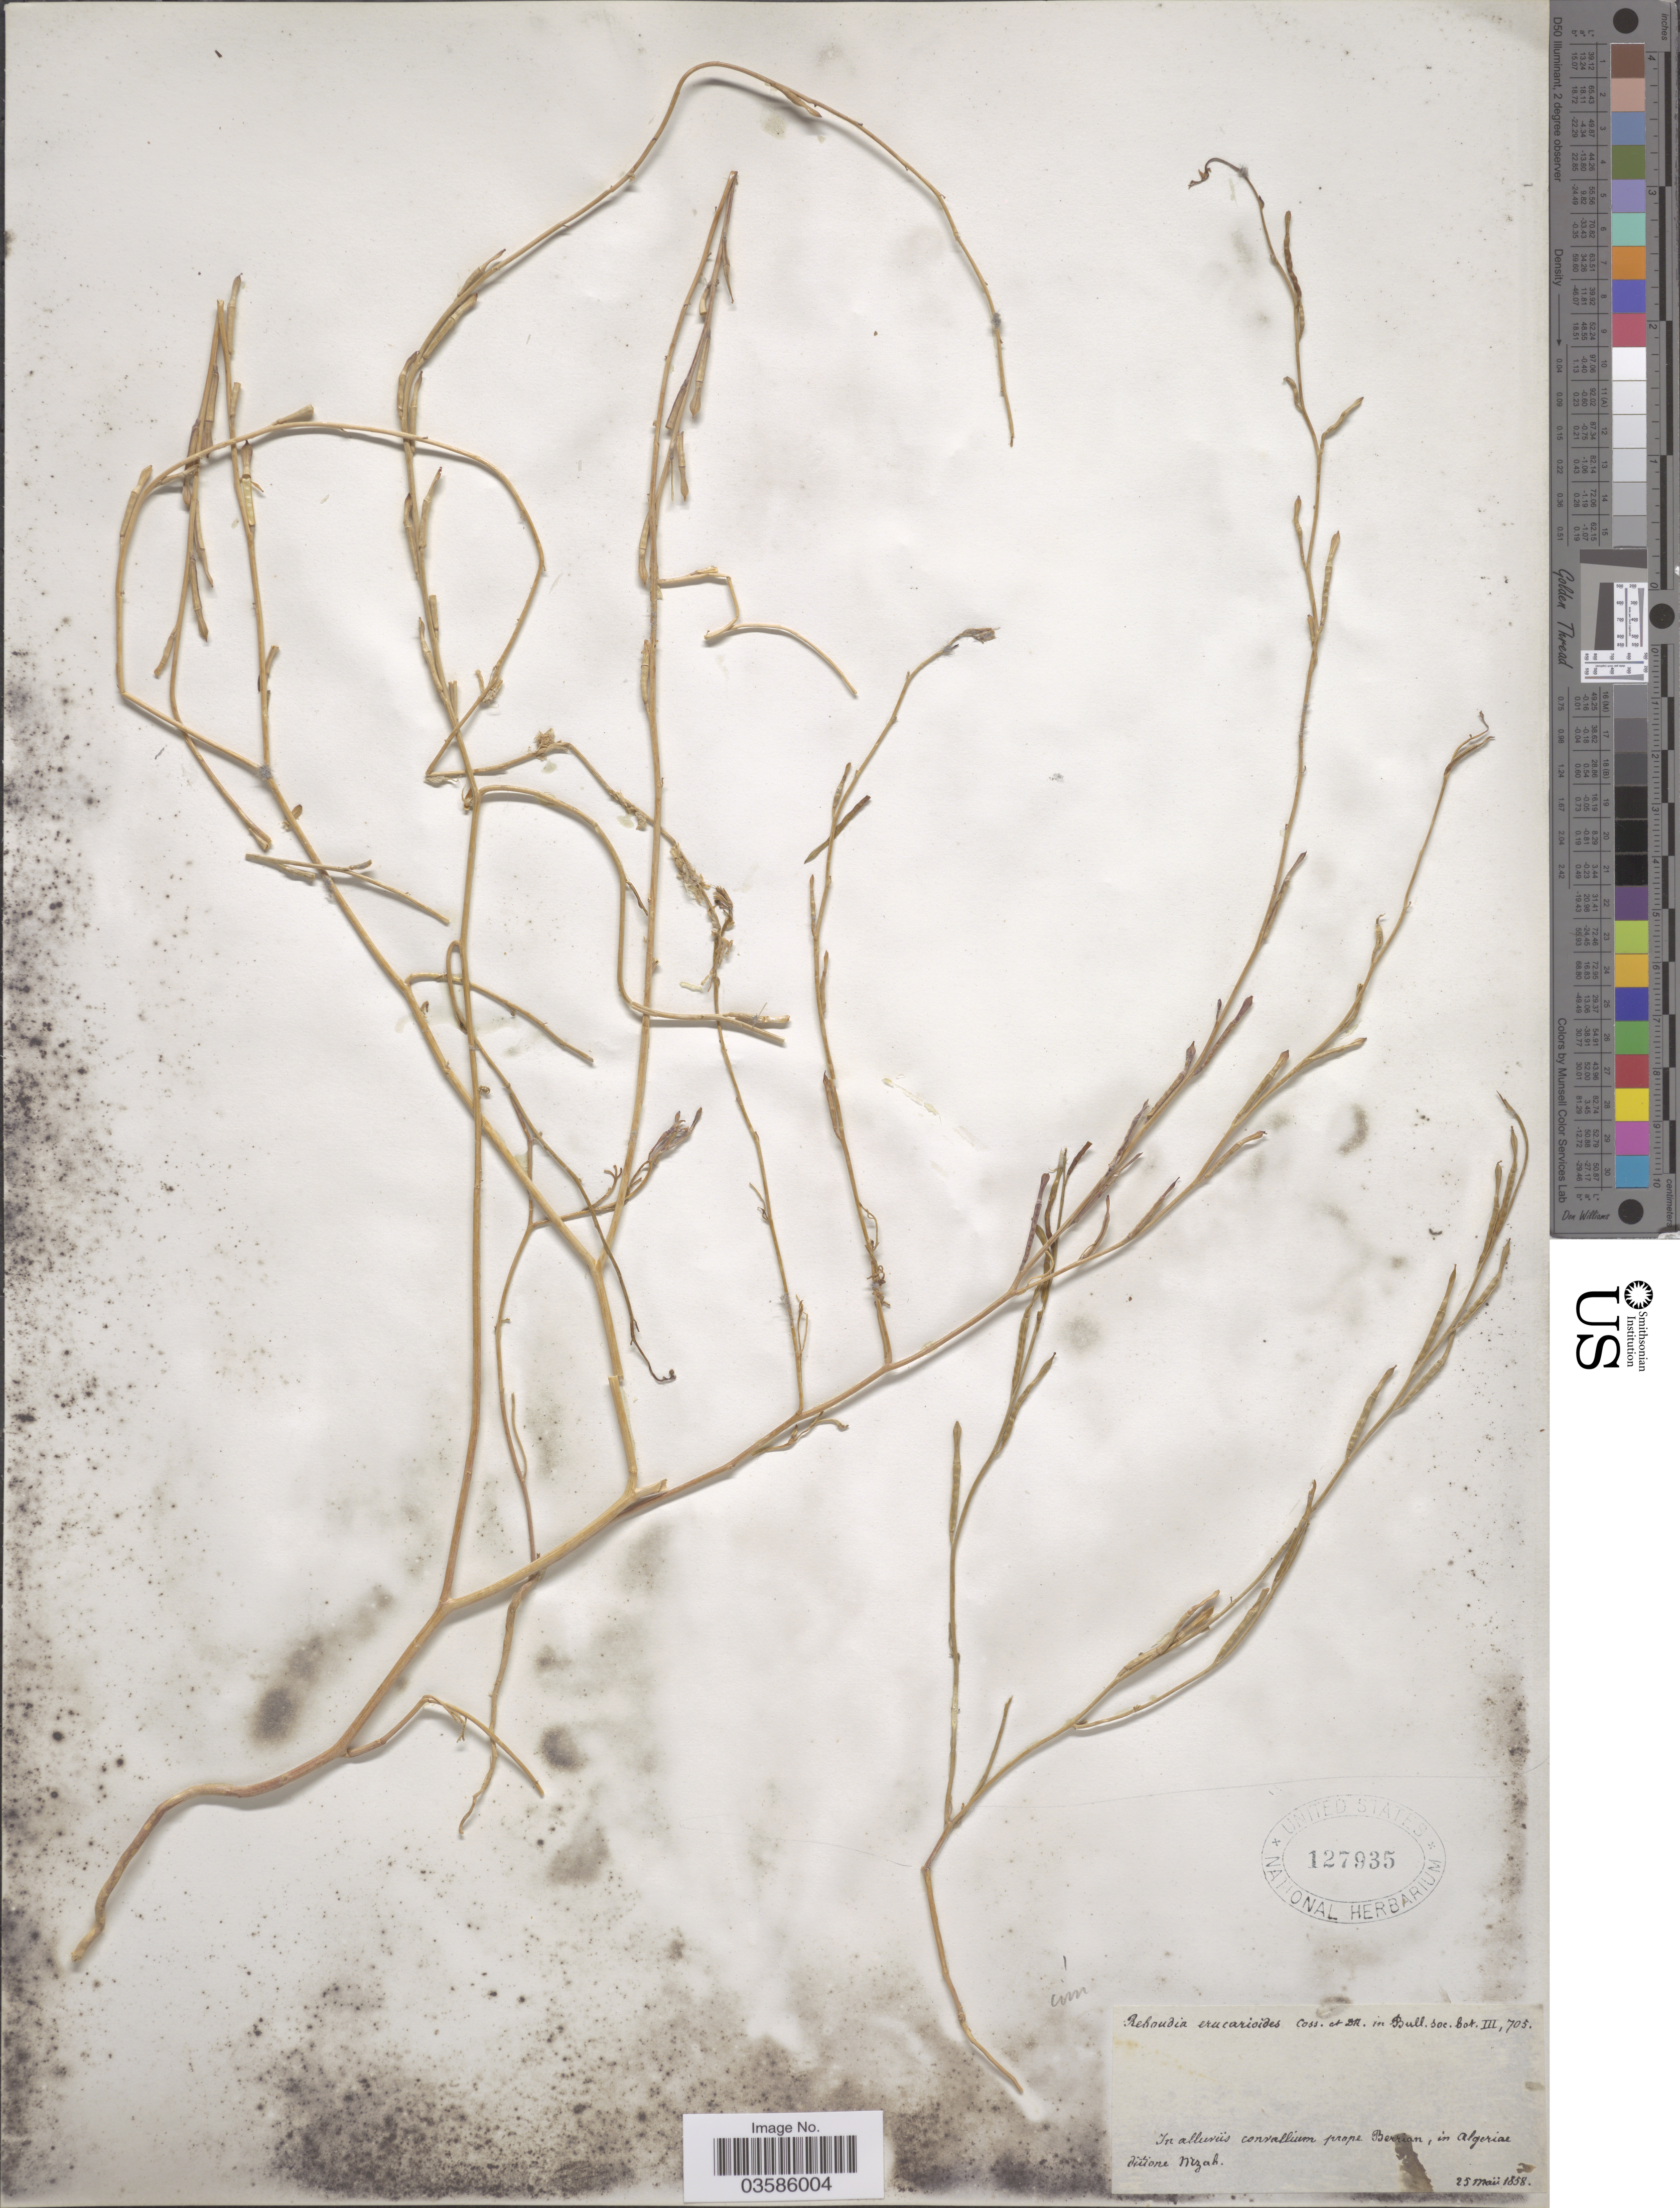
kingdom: Plantae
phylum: Tracheophyta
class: Magnoliopsida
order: Brassicales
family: Brassicaceae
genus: Reboudia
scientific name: Reboudia erucarioides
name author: Coss. & Durieu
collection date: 1858-05-25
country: Algeria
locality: In alluviis convallium prope Berrian, in Algeriæ ditione Mzah.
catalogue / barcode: US 127935